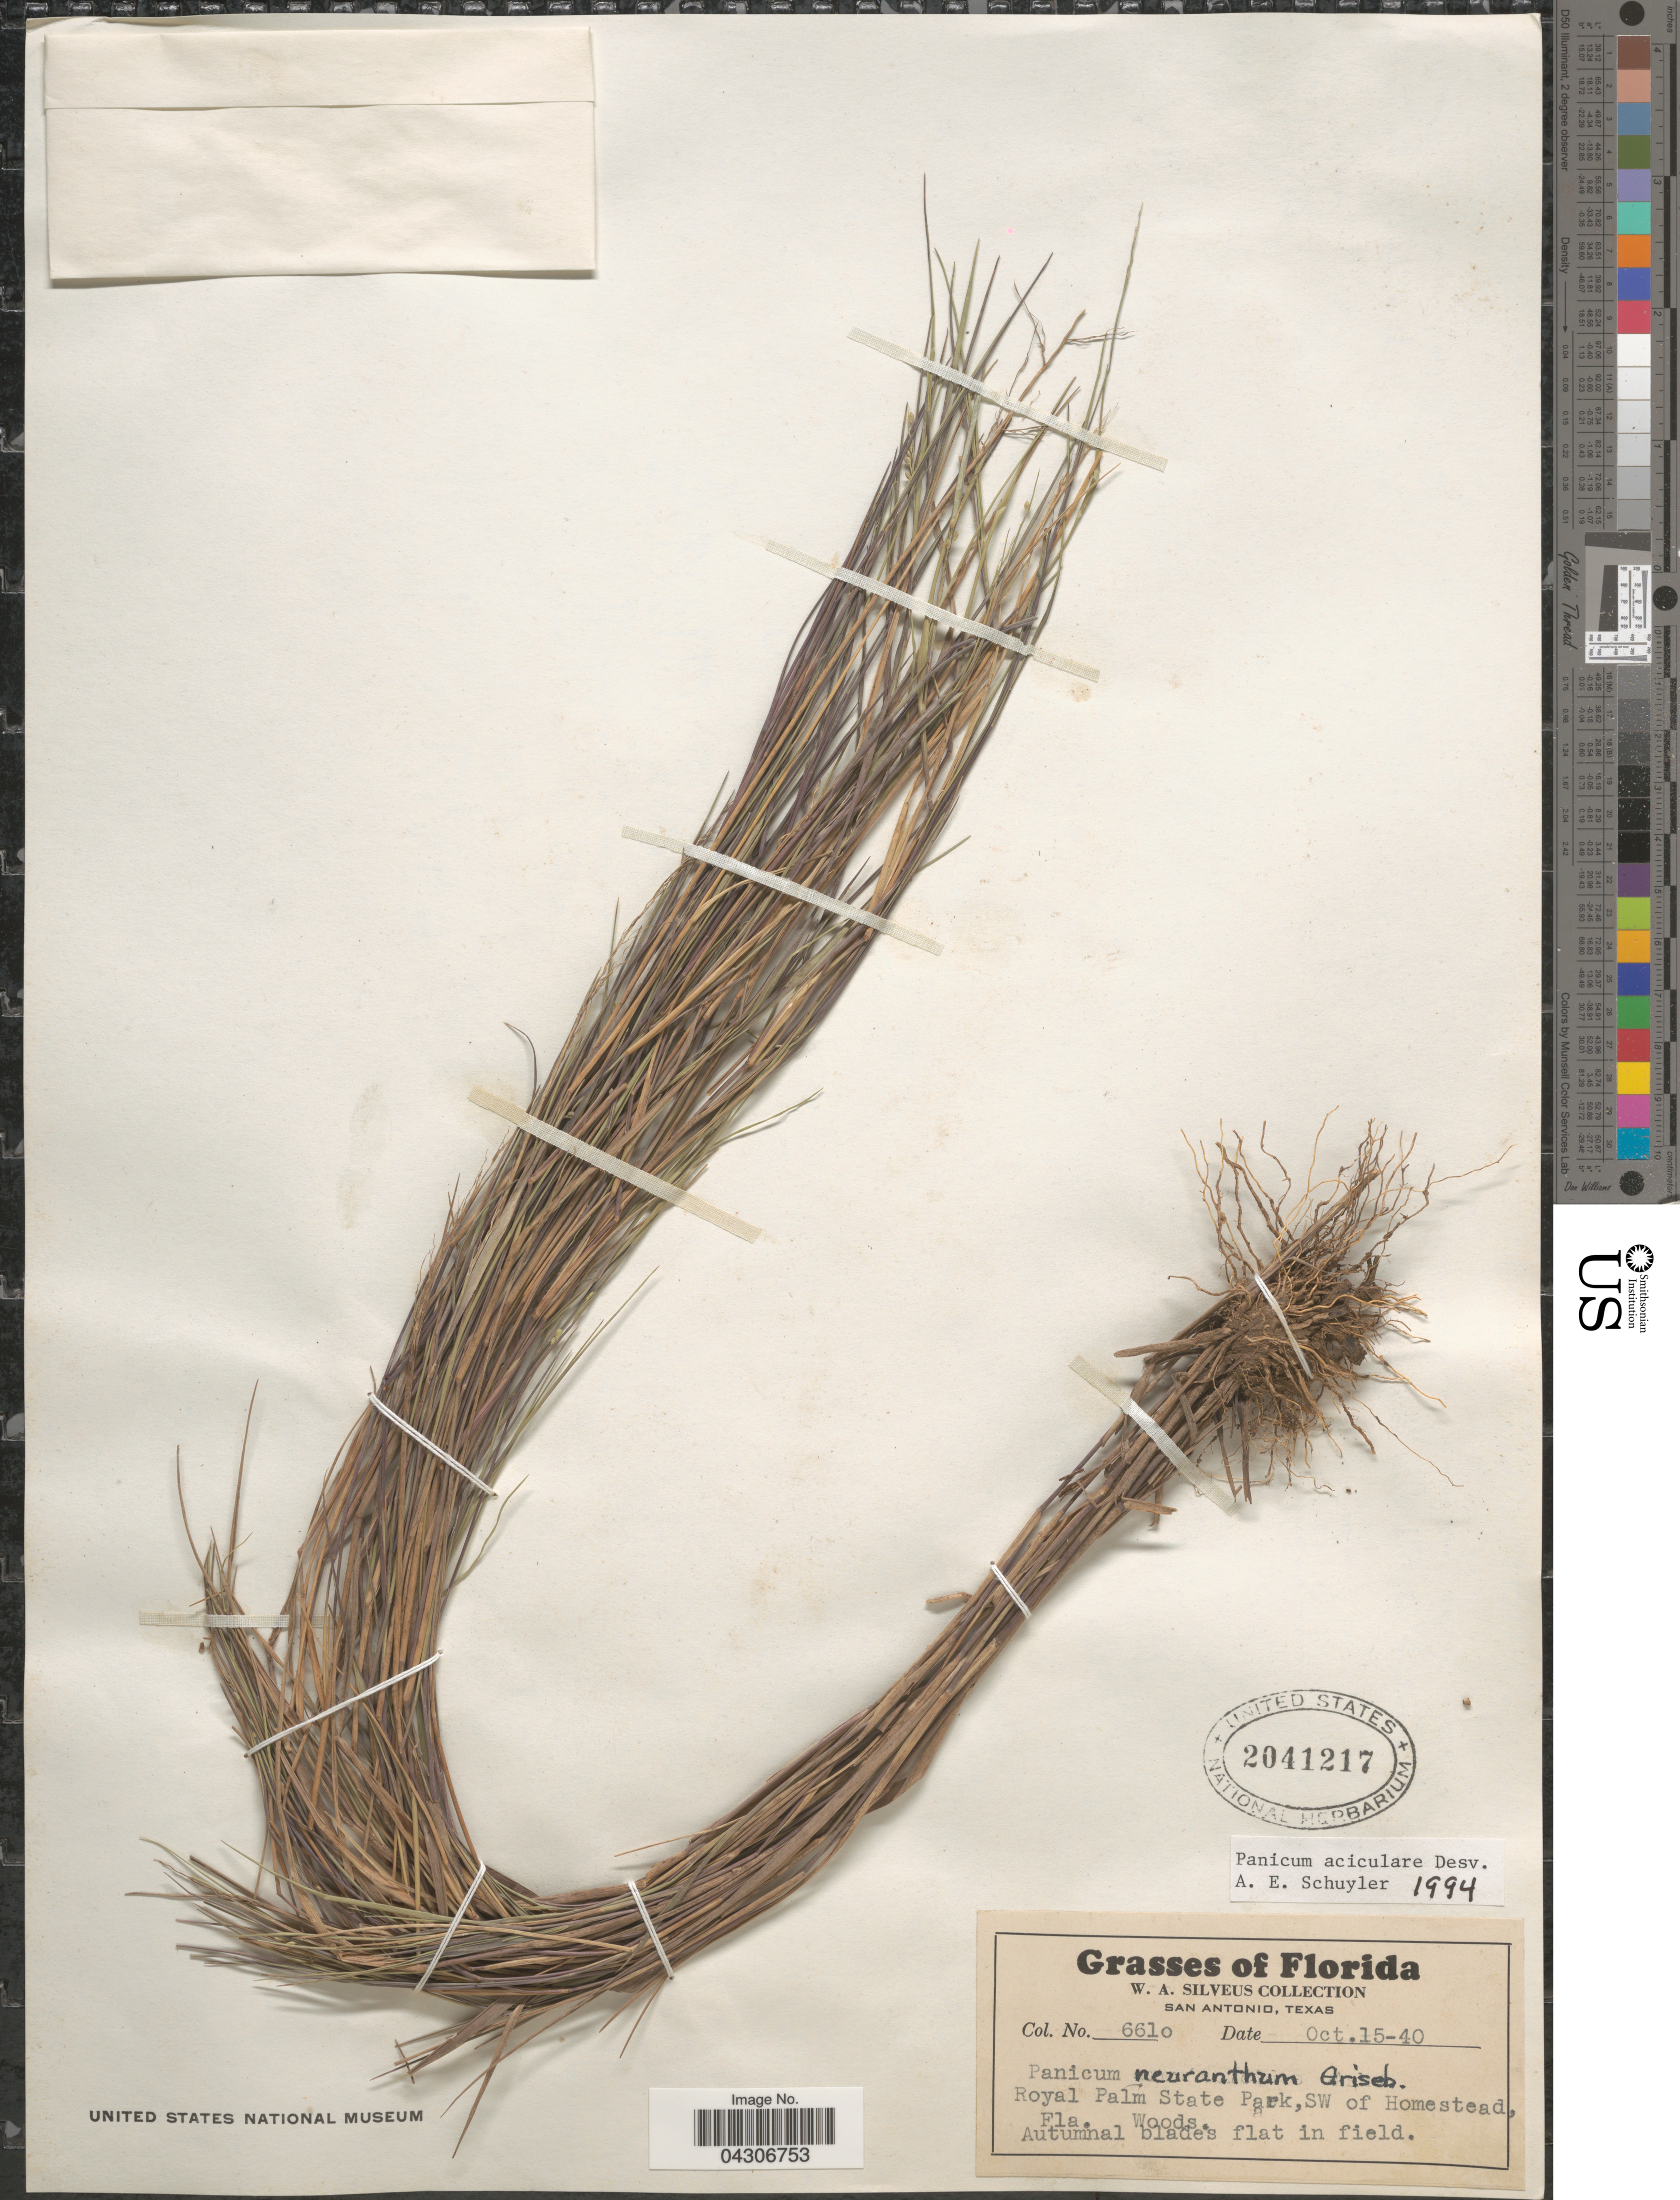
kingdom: Plantae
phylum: Tracheophyta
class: Liliopsida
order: Poales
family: Poaceae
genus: Dichanthelium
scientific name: Dichanthelium aciculare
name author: (Desv. ex Poir.) Gould & C.A. Clark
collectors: W. Silveus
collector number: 6610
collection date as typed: Transcribed d/m/y: 15/10/40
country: United States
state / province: Florida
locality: Royal Palm State Park, SW of Homestead.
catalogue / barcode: US 2041217